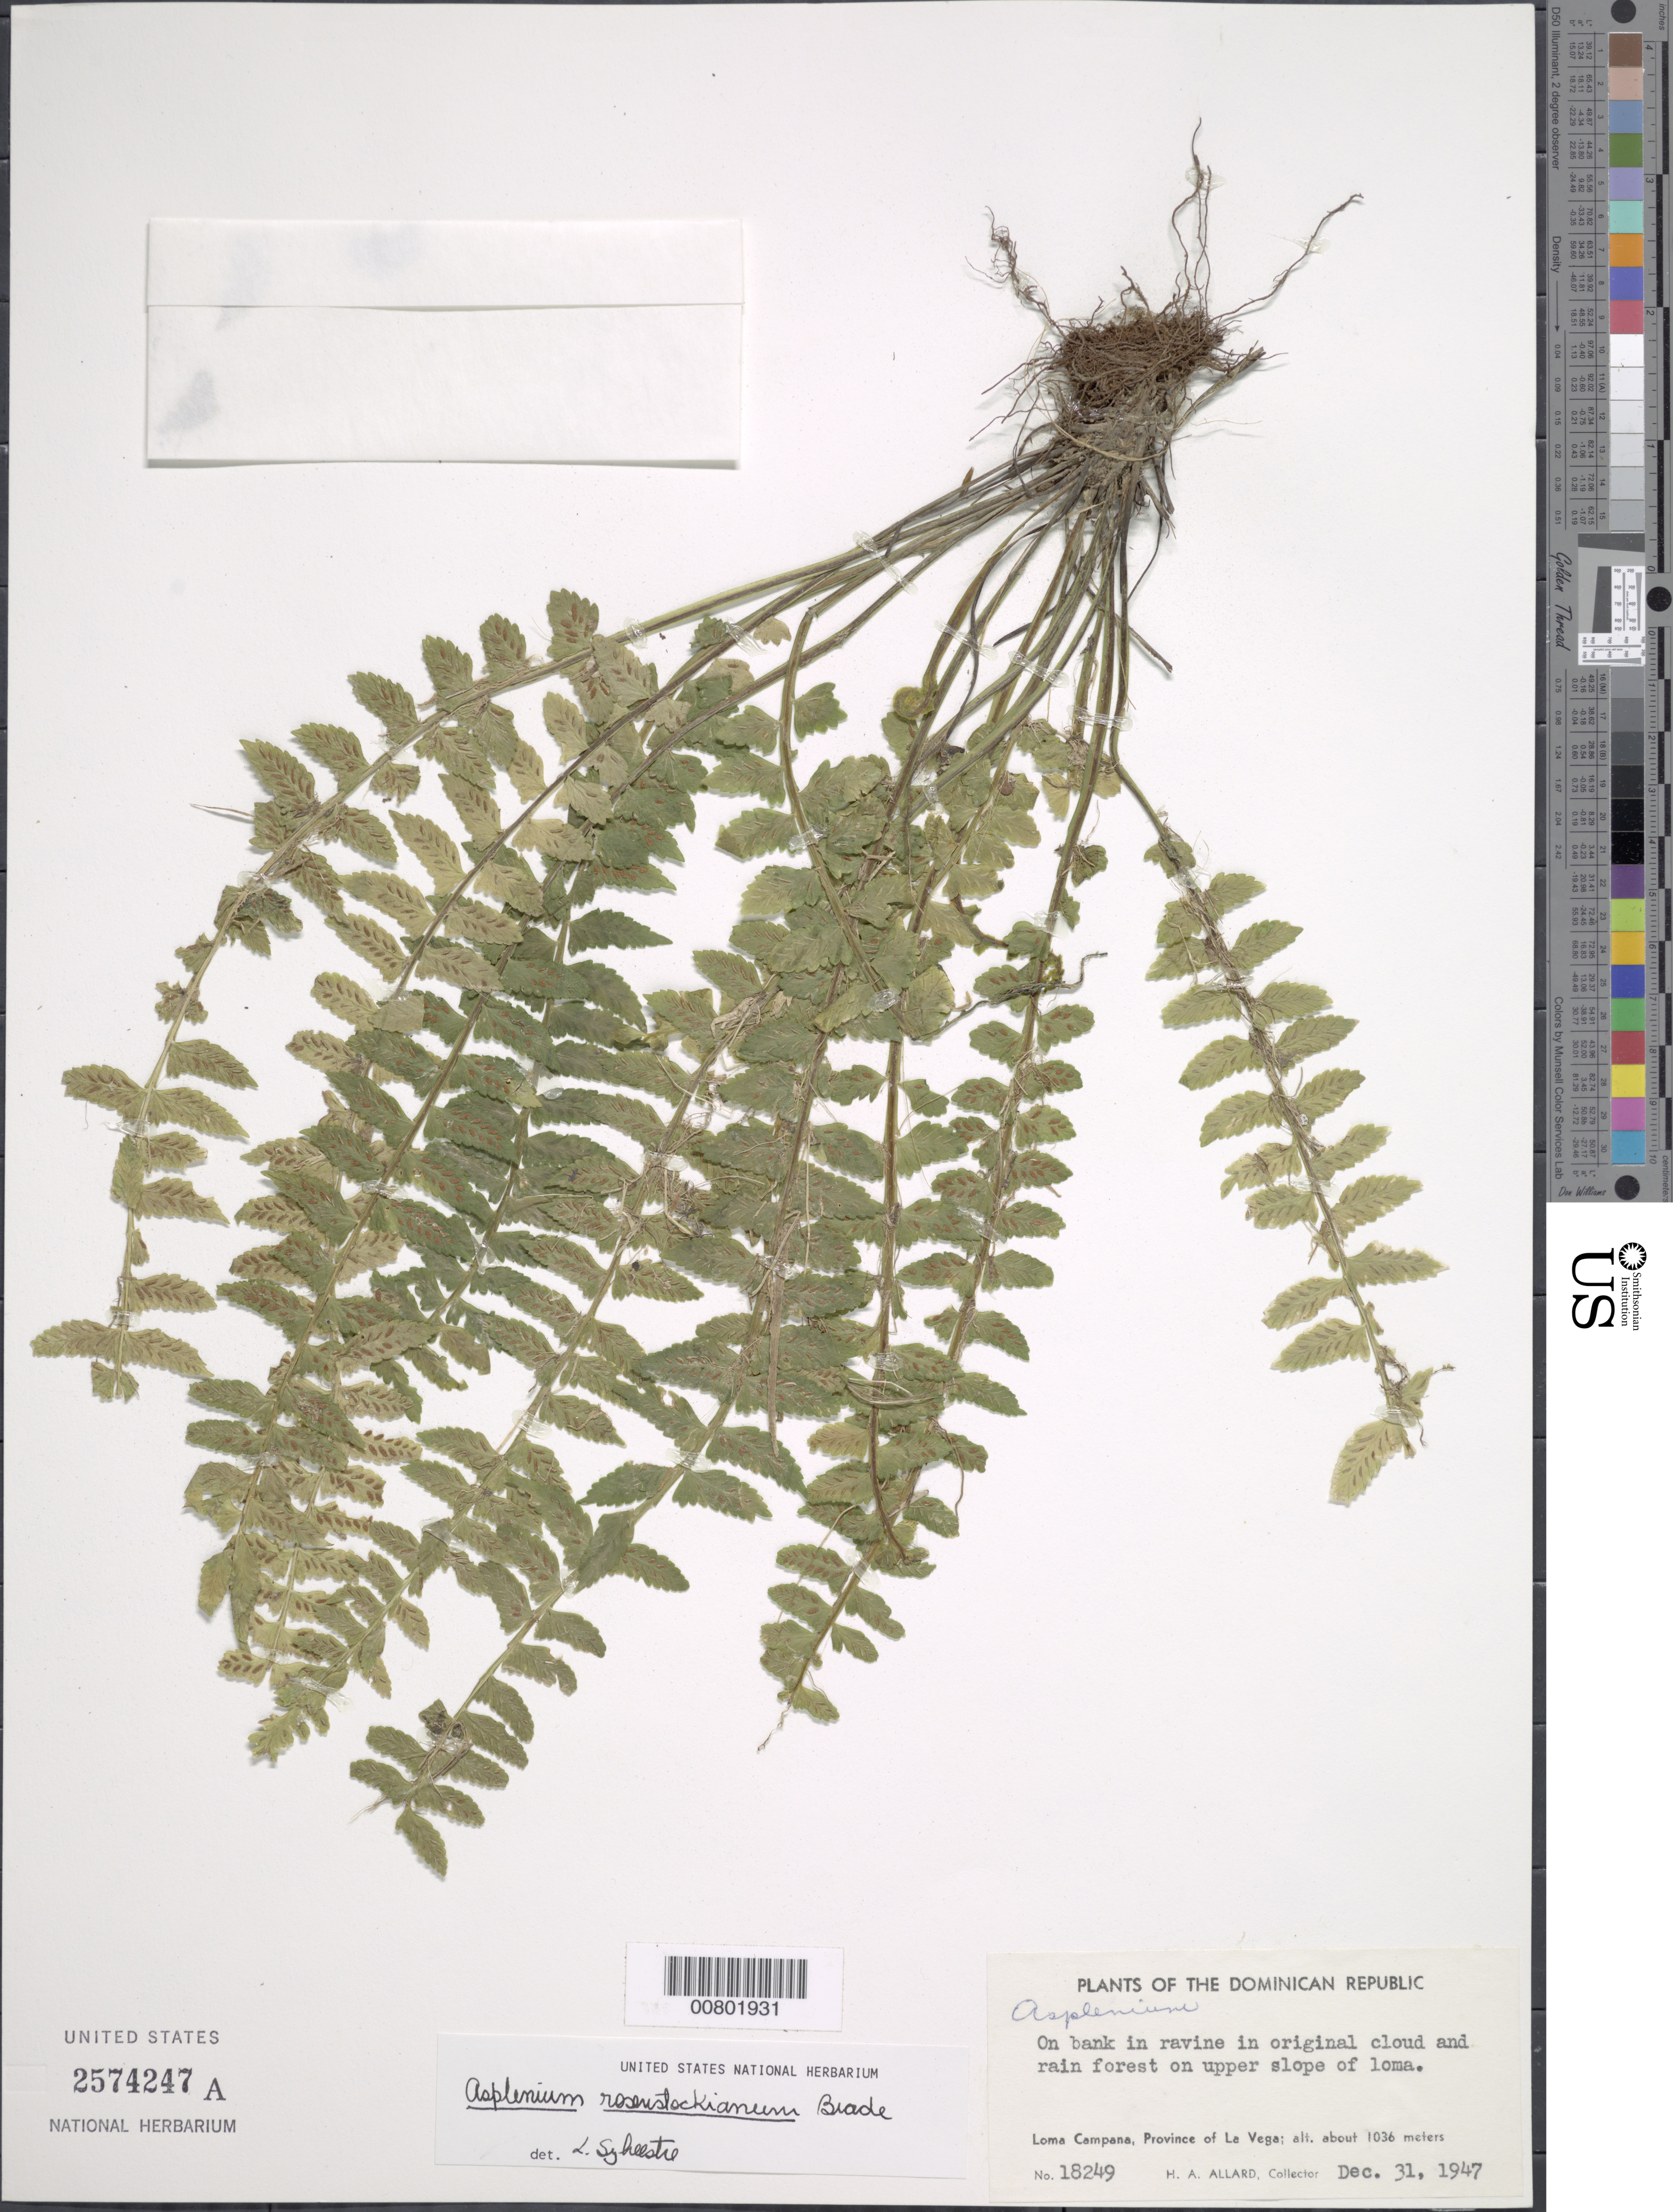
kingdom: Plantae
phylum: Tracheophyta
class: Polypodiopsida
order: Polypodiales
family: Aspleniaceae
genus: Asplenium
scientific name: Asplenium rosenstockianum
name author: Brade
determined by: Sylvestre, L.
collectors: H. A. Allard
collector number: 18249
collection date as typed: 31 Dec 1947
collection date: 1947-12-31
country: Dominican Republic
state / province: La Vega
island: Hispaniola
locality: Loma Campana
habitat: On bank in ravine in original cloud and rain forest, on upper slope of loma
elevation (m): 1036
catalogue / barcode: US 2574247A